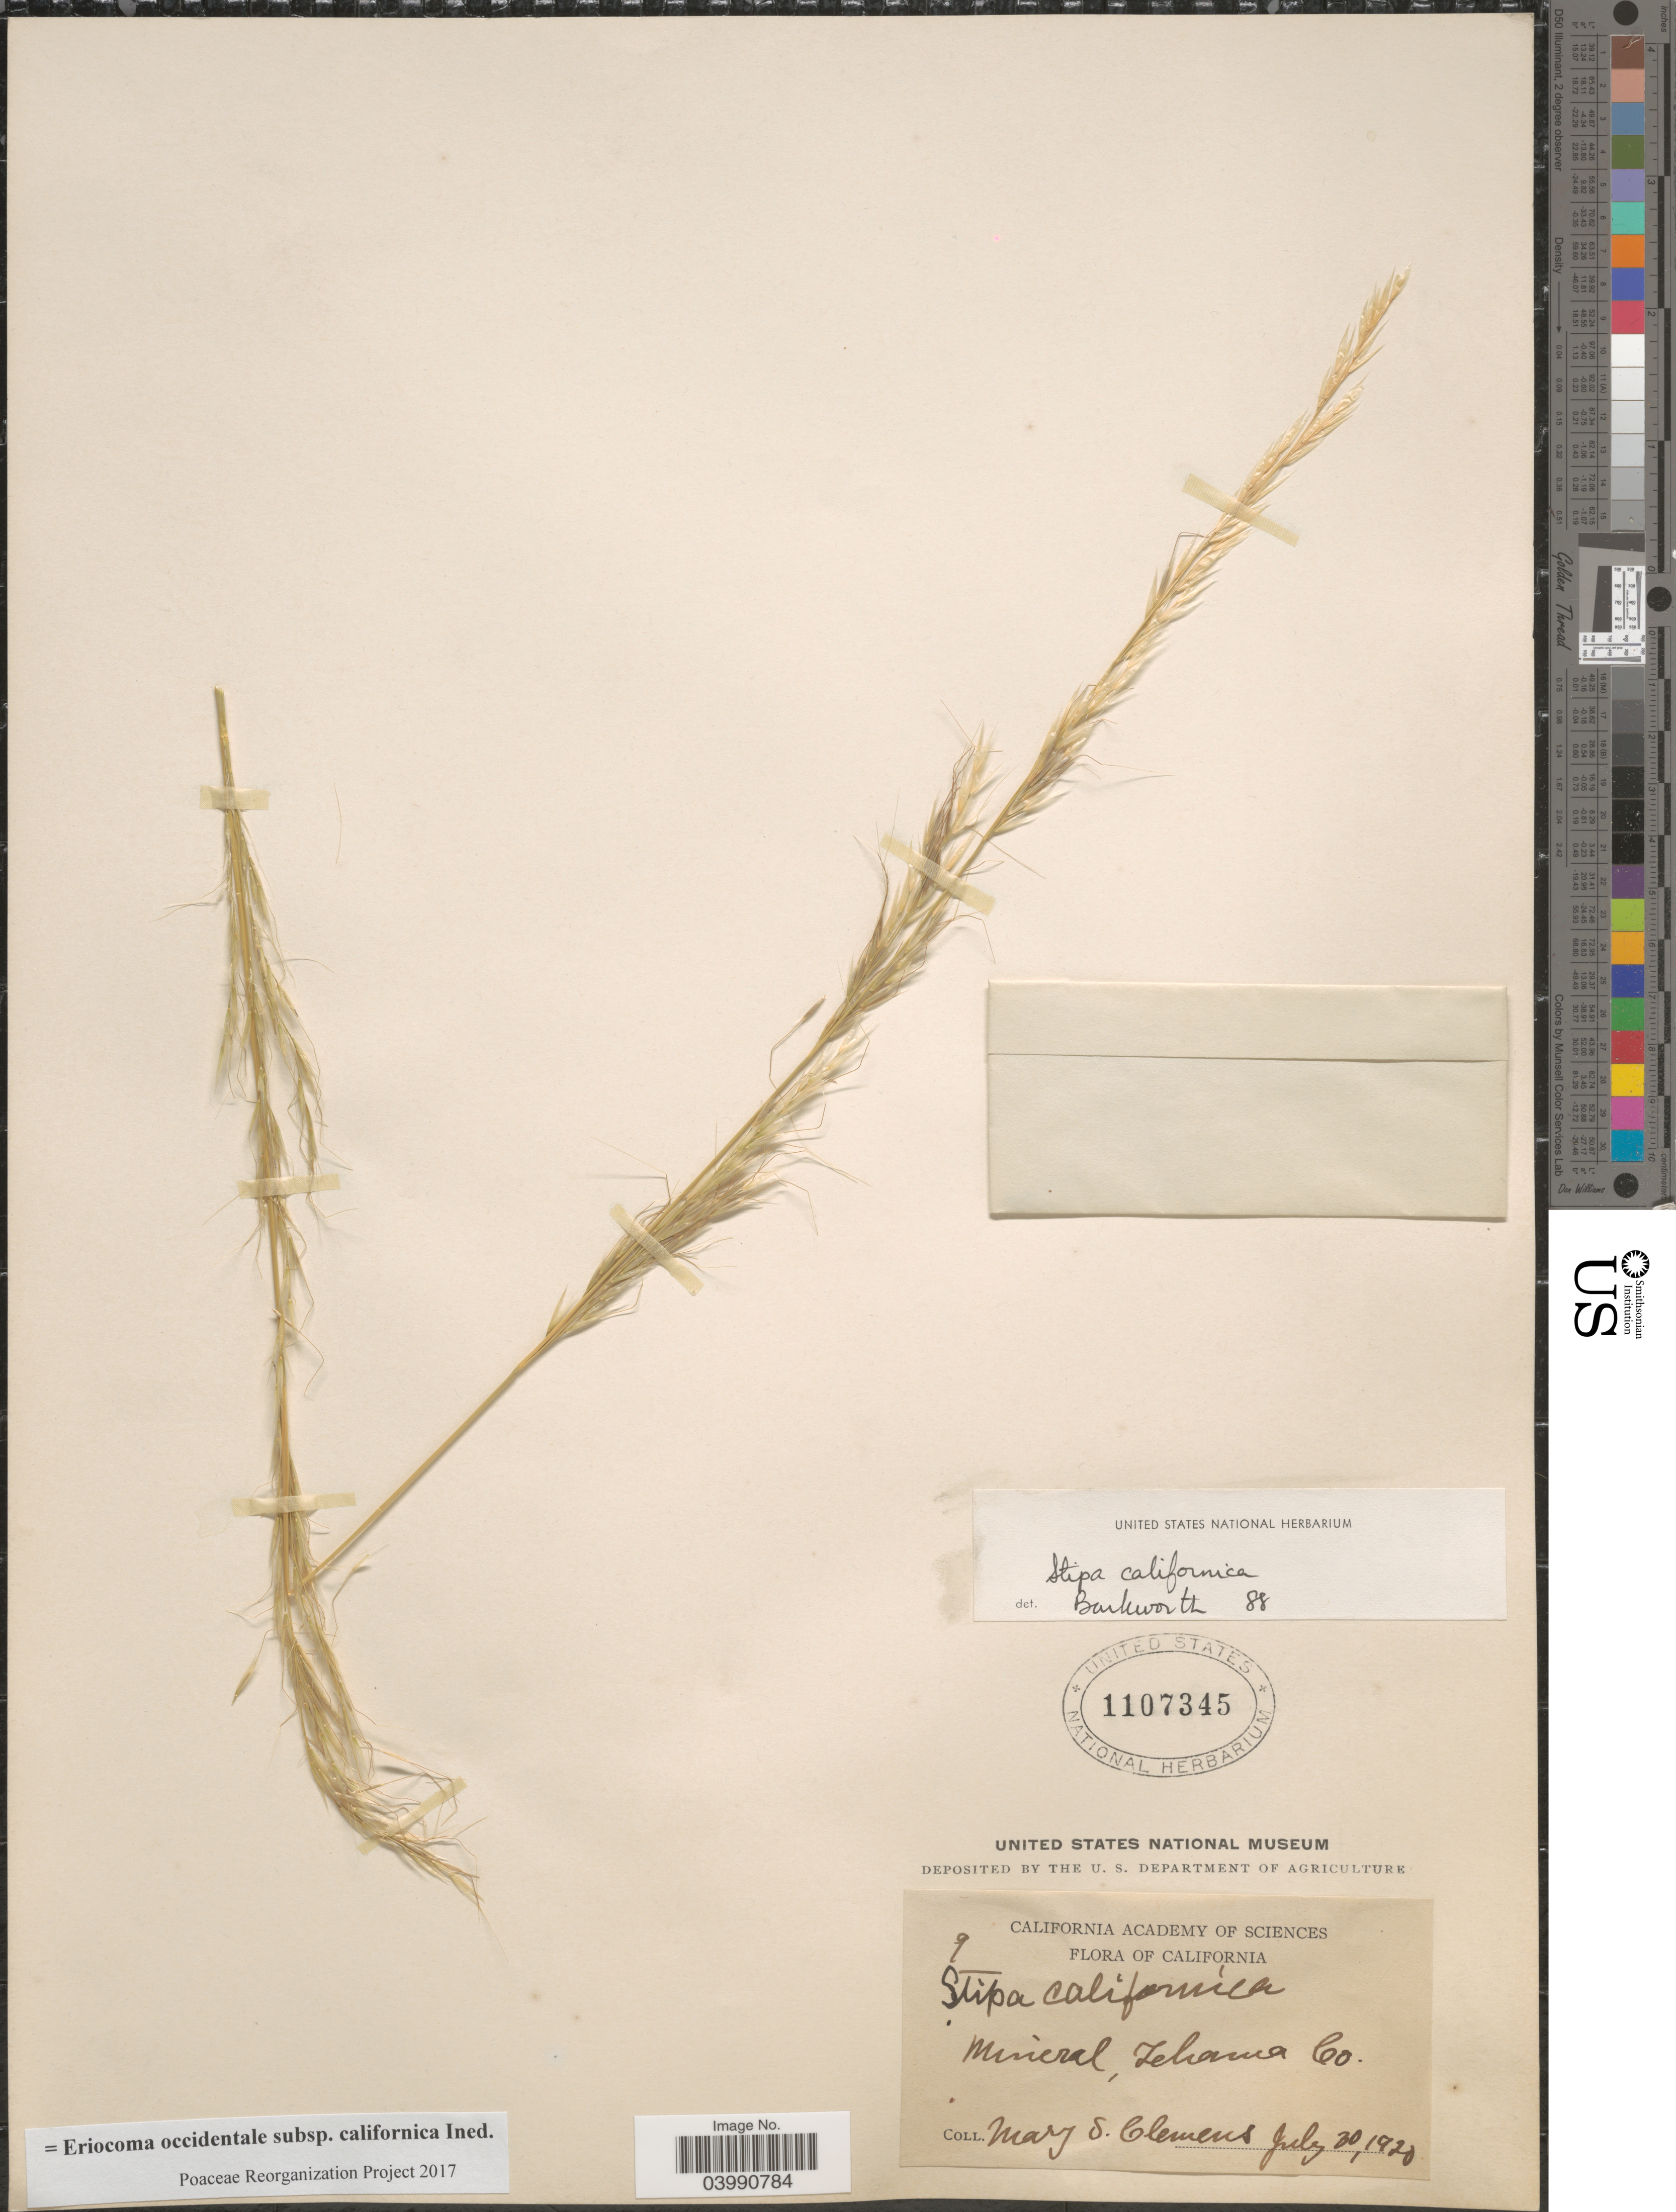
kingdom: Plantae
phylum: Tracheophyta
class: Liliopsida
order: Poales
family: Poaceae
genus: Eriocoma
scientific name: Eriocoma occidentalis subsp. californica ined.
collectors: M. S. Clemens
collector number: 9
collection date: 1920-07-30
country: United States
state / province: California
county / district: Tehama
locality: Mineral, Tehama Co.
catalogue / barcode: US 1107345